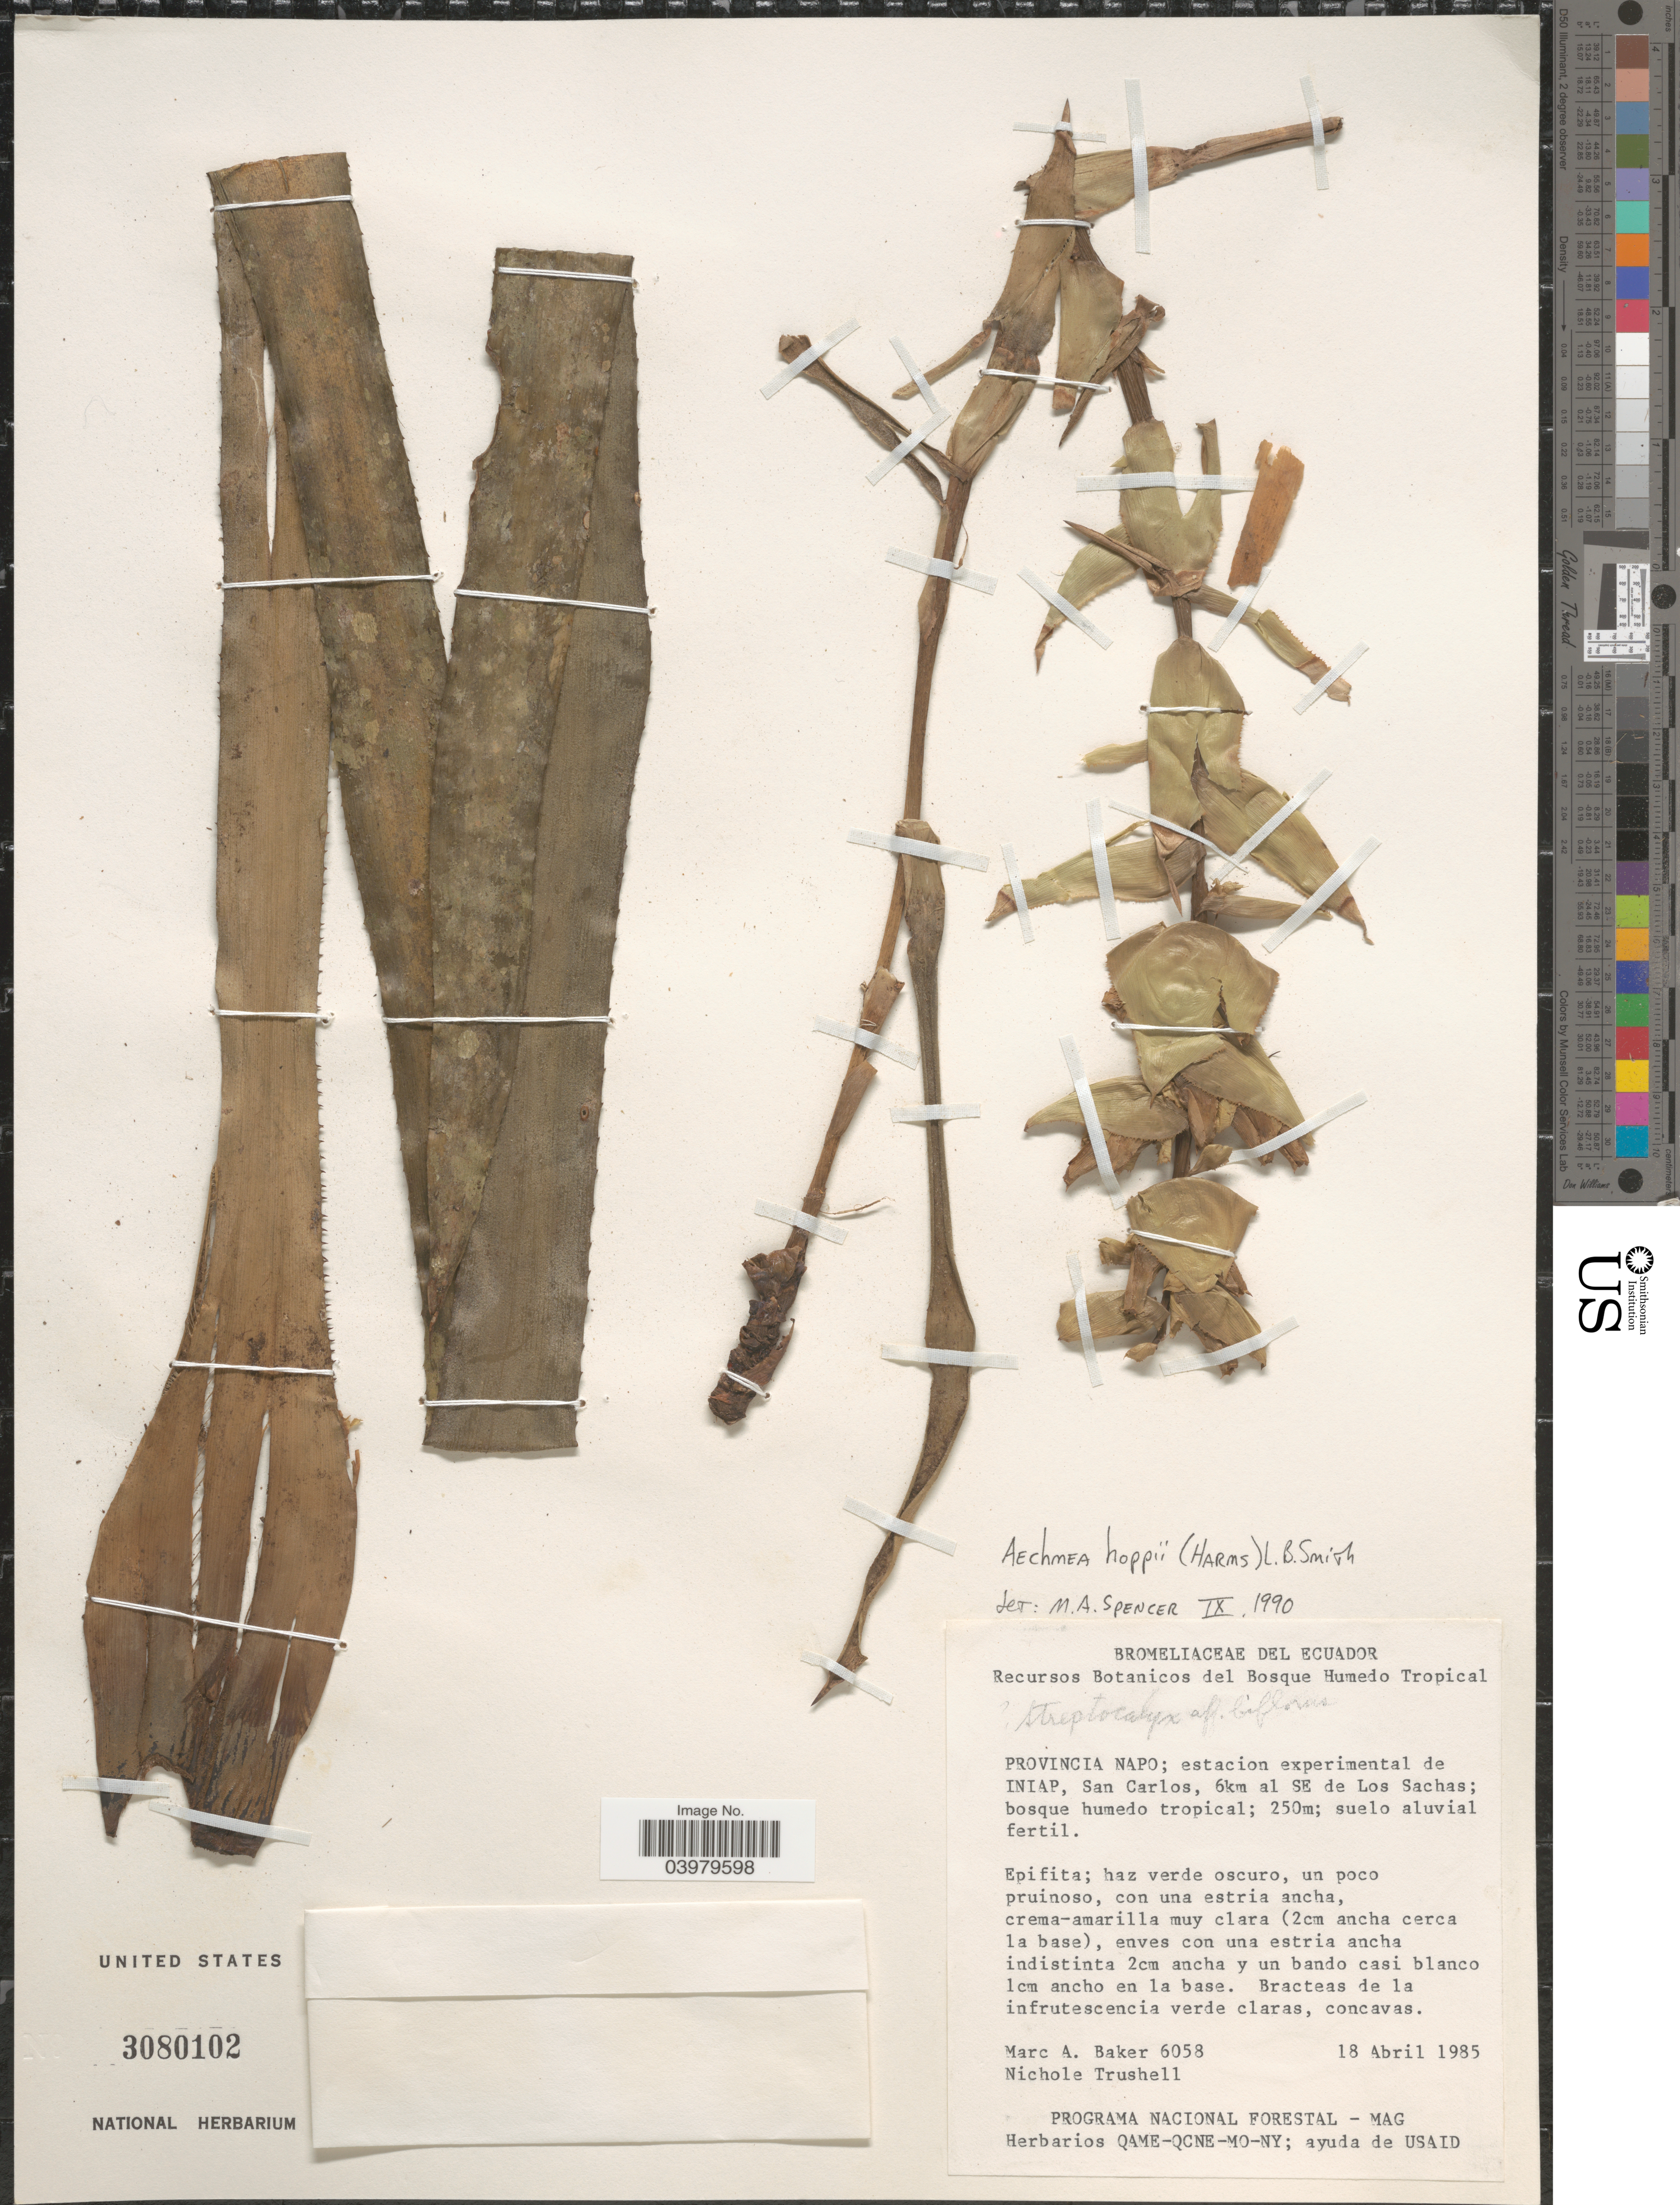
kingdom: Plantae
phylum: Tracheophyta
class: Liliopsida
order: Poales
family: Bromeliaceae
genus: Aechmea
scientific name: Aechmea hoppii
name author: (Harms) L.B. Sm.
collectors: M. A. Baker & N. Trushell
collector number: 6058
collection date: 1985-04-18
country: Ecuador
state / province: Napo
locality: Estacion experimental de INIAP, San Carlos, 6km al SE de Los Sachas; bosque humedo tropical.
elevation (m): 250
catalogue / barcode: US 3080102